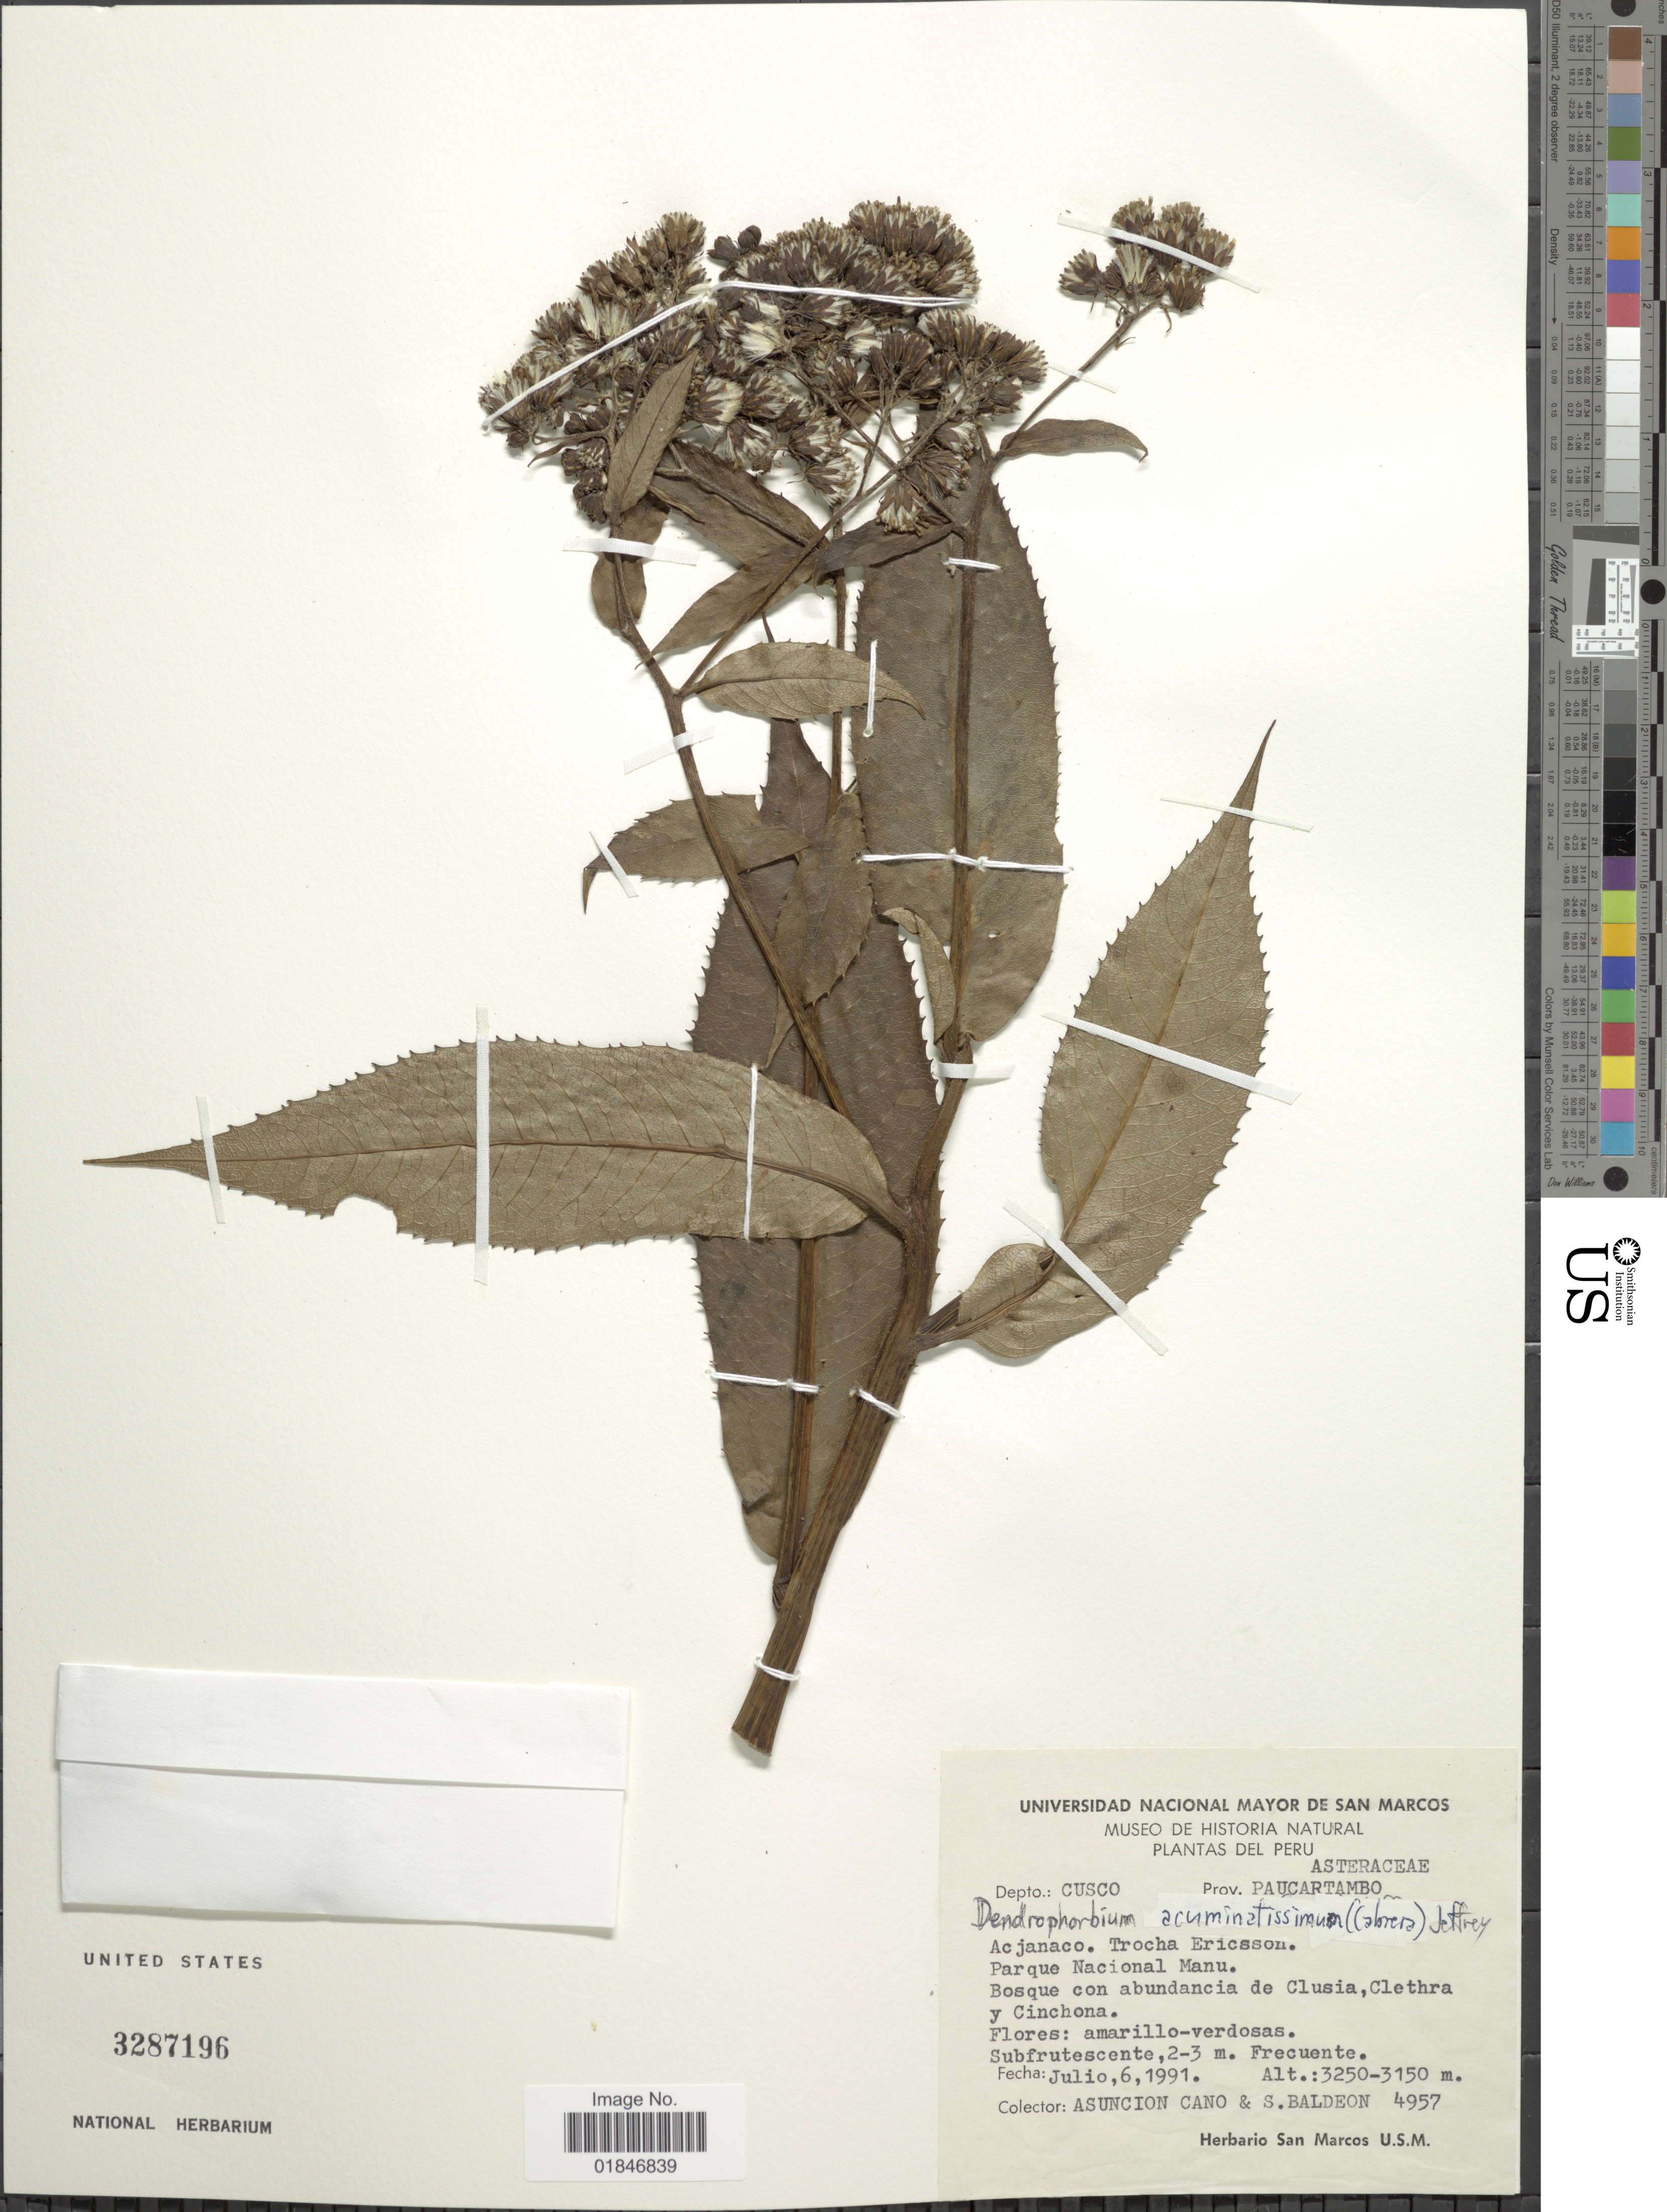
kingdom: Plantae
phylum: Tracheophyta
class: Magnoliopsida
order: Asterales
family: Asteraceae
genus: Dendrophorbium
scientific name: Dendrophorbium acuminatissimum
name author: (Cabrera) D.J.N. Hind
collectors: A. Cano & S. Baldeon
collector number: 4957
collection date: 1991-07-06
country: Peru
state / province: Cusco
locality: Depto.: Cusco, Prov. Puacartambo, Acjanaco, Trocha Ericsson.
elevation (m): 3150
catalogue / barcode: US 3287196